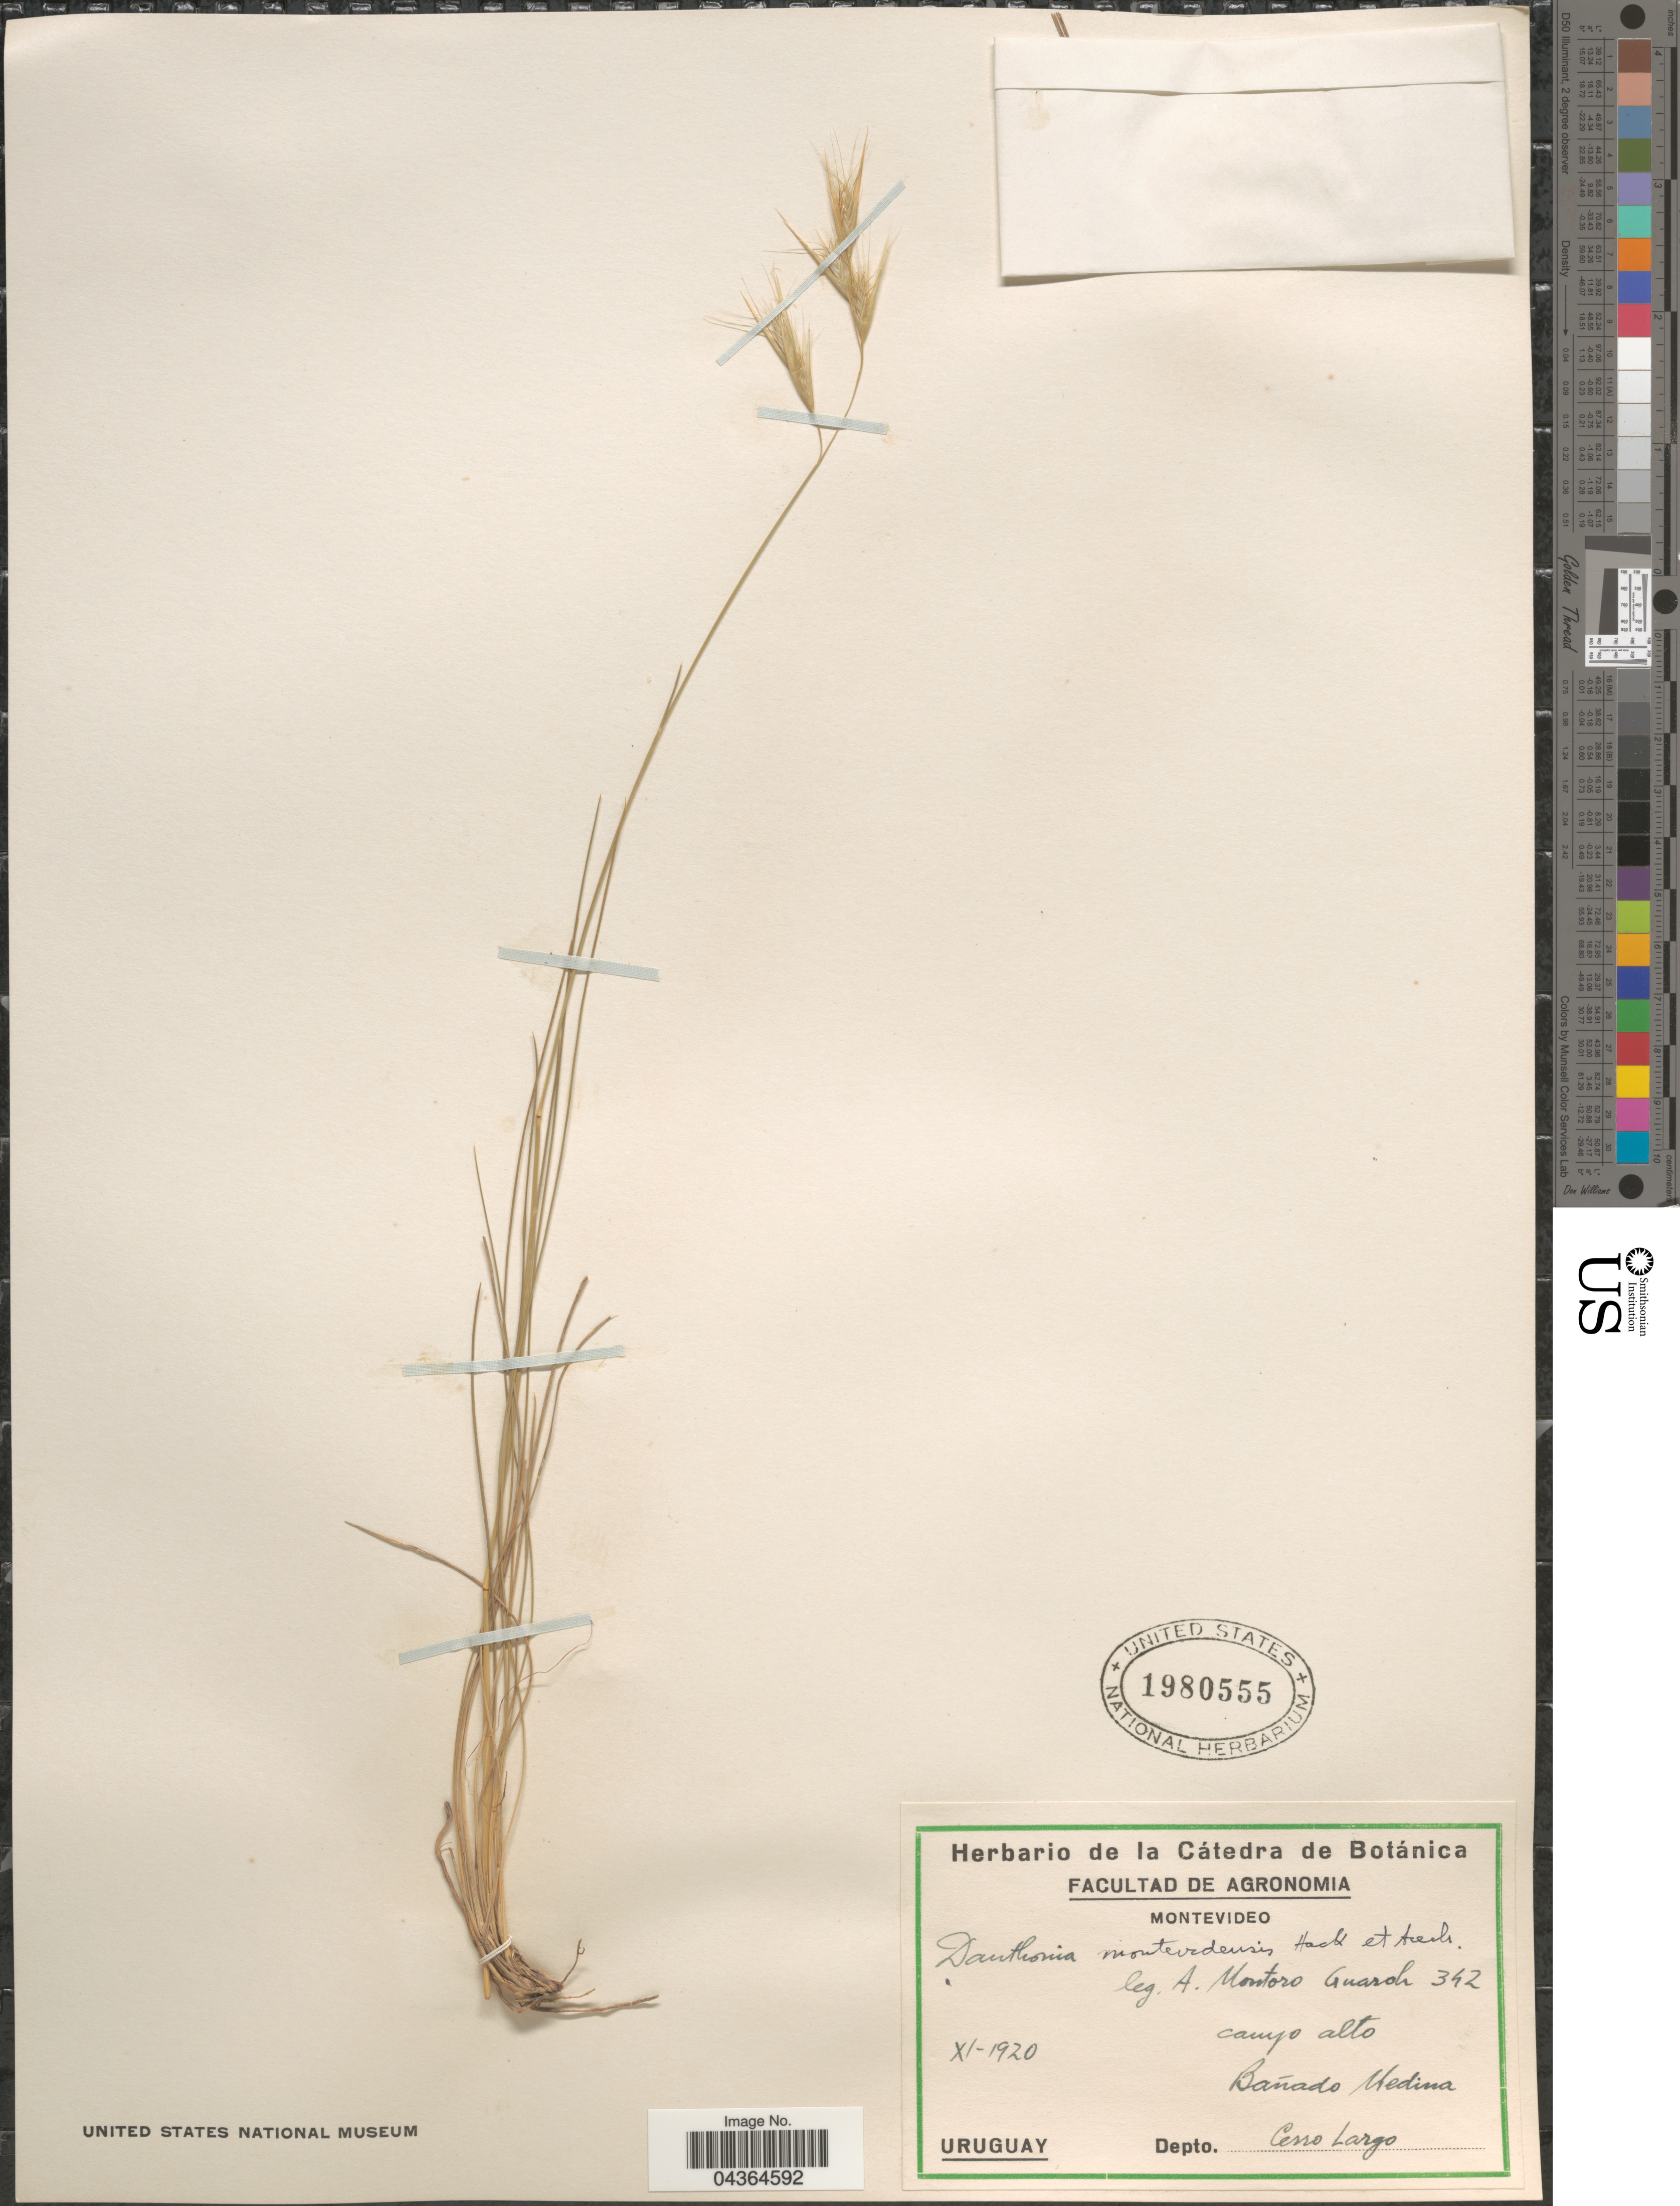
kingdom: Plantae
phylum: Tracheophyta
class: Liliopsida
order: Poales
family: Poaceae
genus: Danthonia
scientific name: Danthonia montevidensis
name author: (Hack.) Arechav.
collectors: A. Guarch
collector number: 342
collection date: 1920-11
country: Uruguay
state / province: Cerro Largo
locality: Bañado Medina. Depto. Cerro Largo.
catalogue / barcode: US 1980555